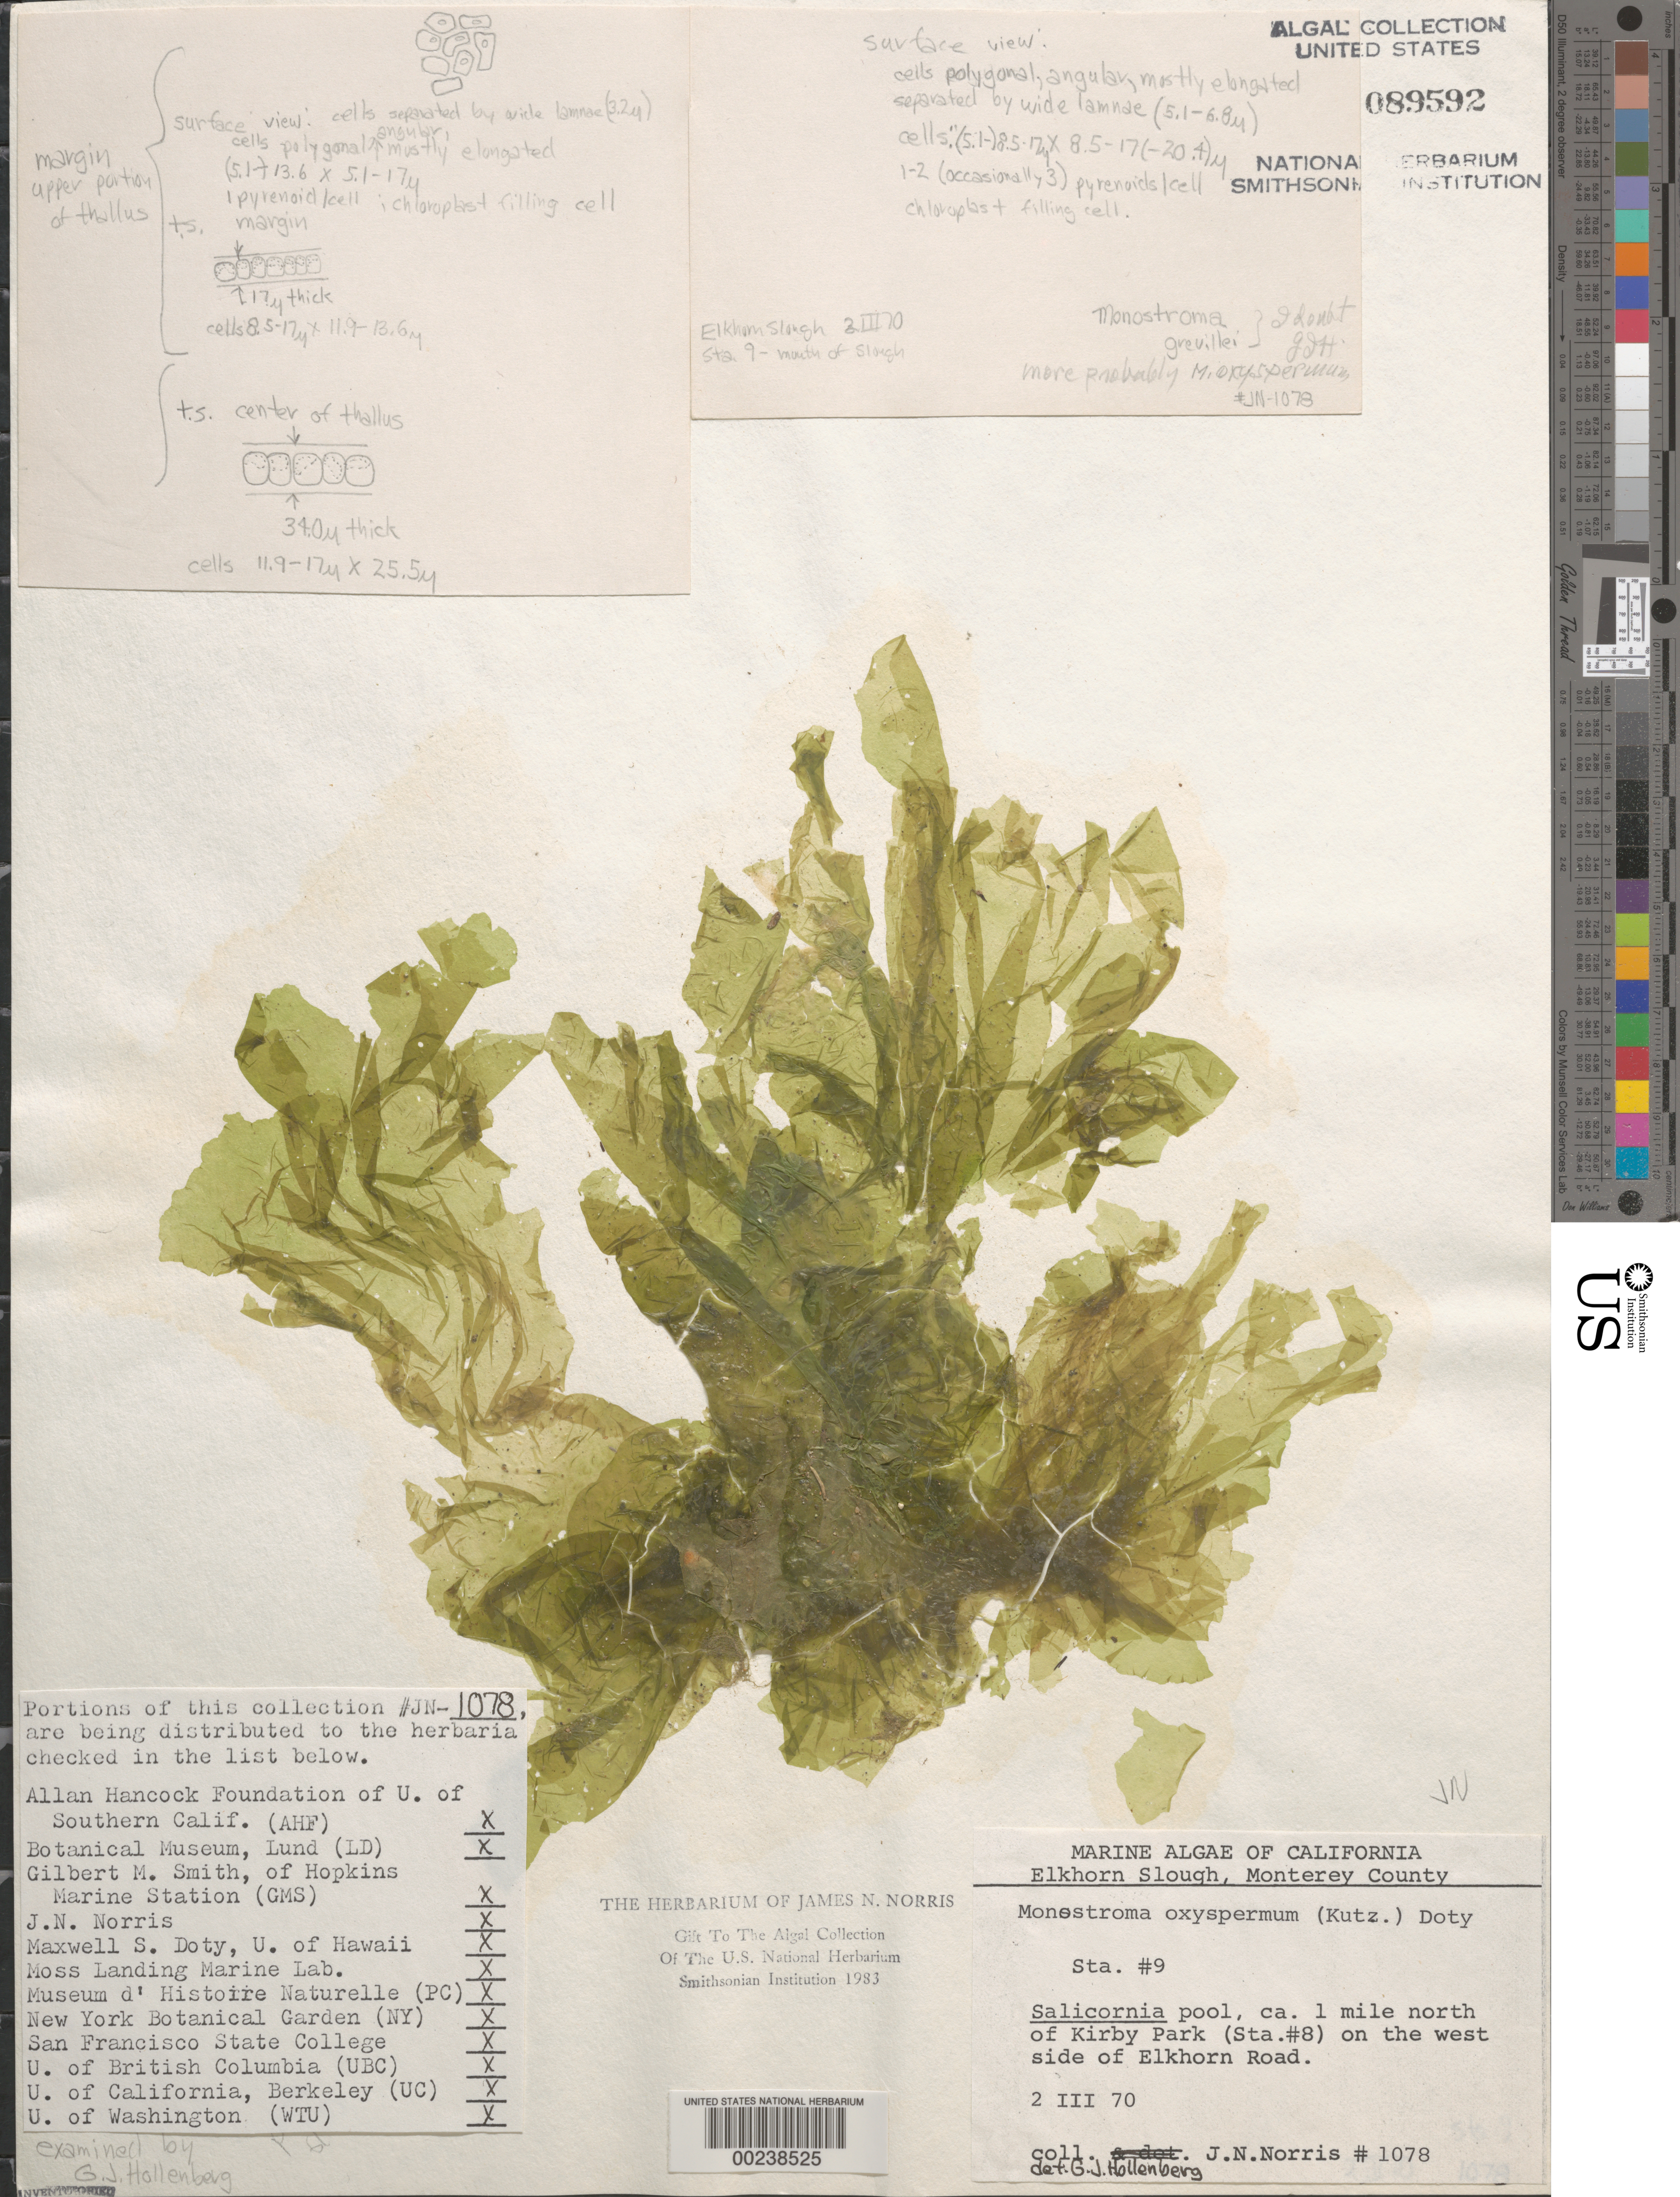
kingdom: Plantae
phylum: Chlorophyta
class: Ulvophyceae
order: Ulvales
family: Gayraliaceae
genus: Gayralia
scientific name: Gayralia oxysperma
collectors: J. N. Norris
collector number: JN-1078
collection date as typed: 02 Mar 1970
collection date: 1970-03-02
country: United States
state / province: California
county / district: Monterey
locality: Elkhorn Slough, 1 mile north of Kirby Park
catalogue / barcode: US 89592